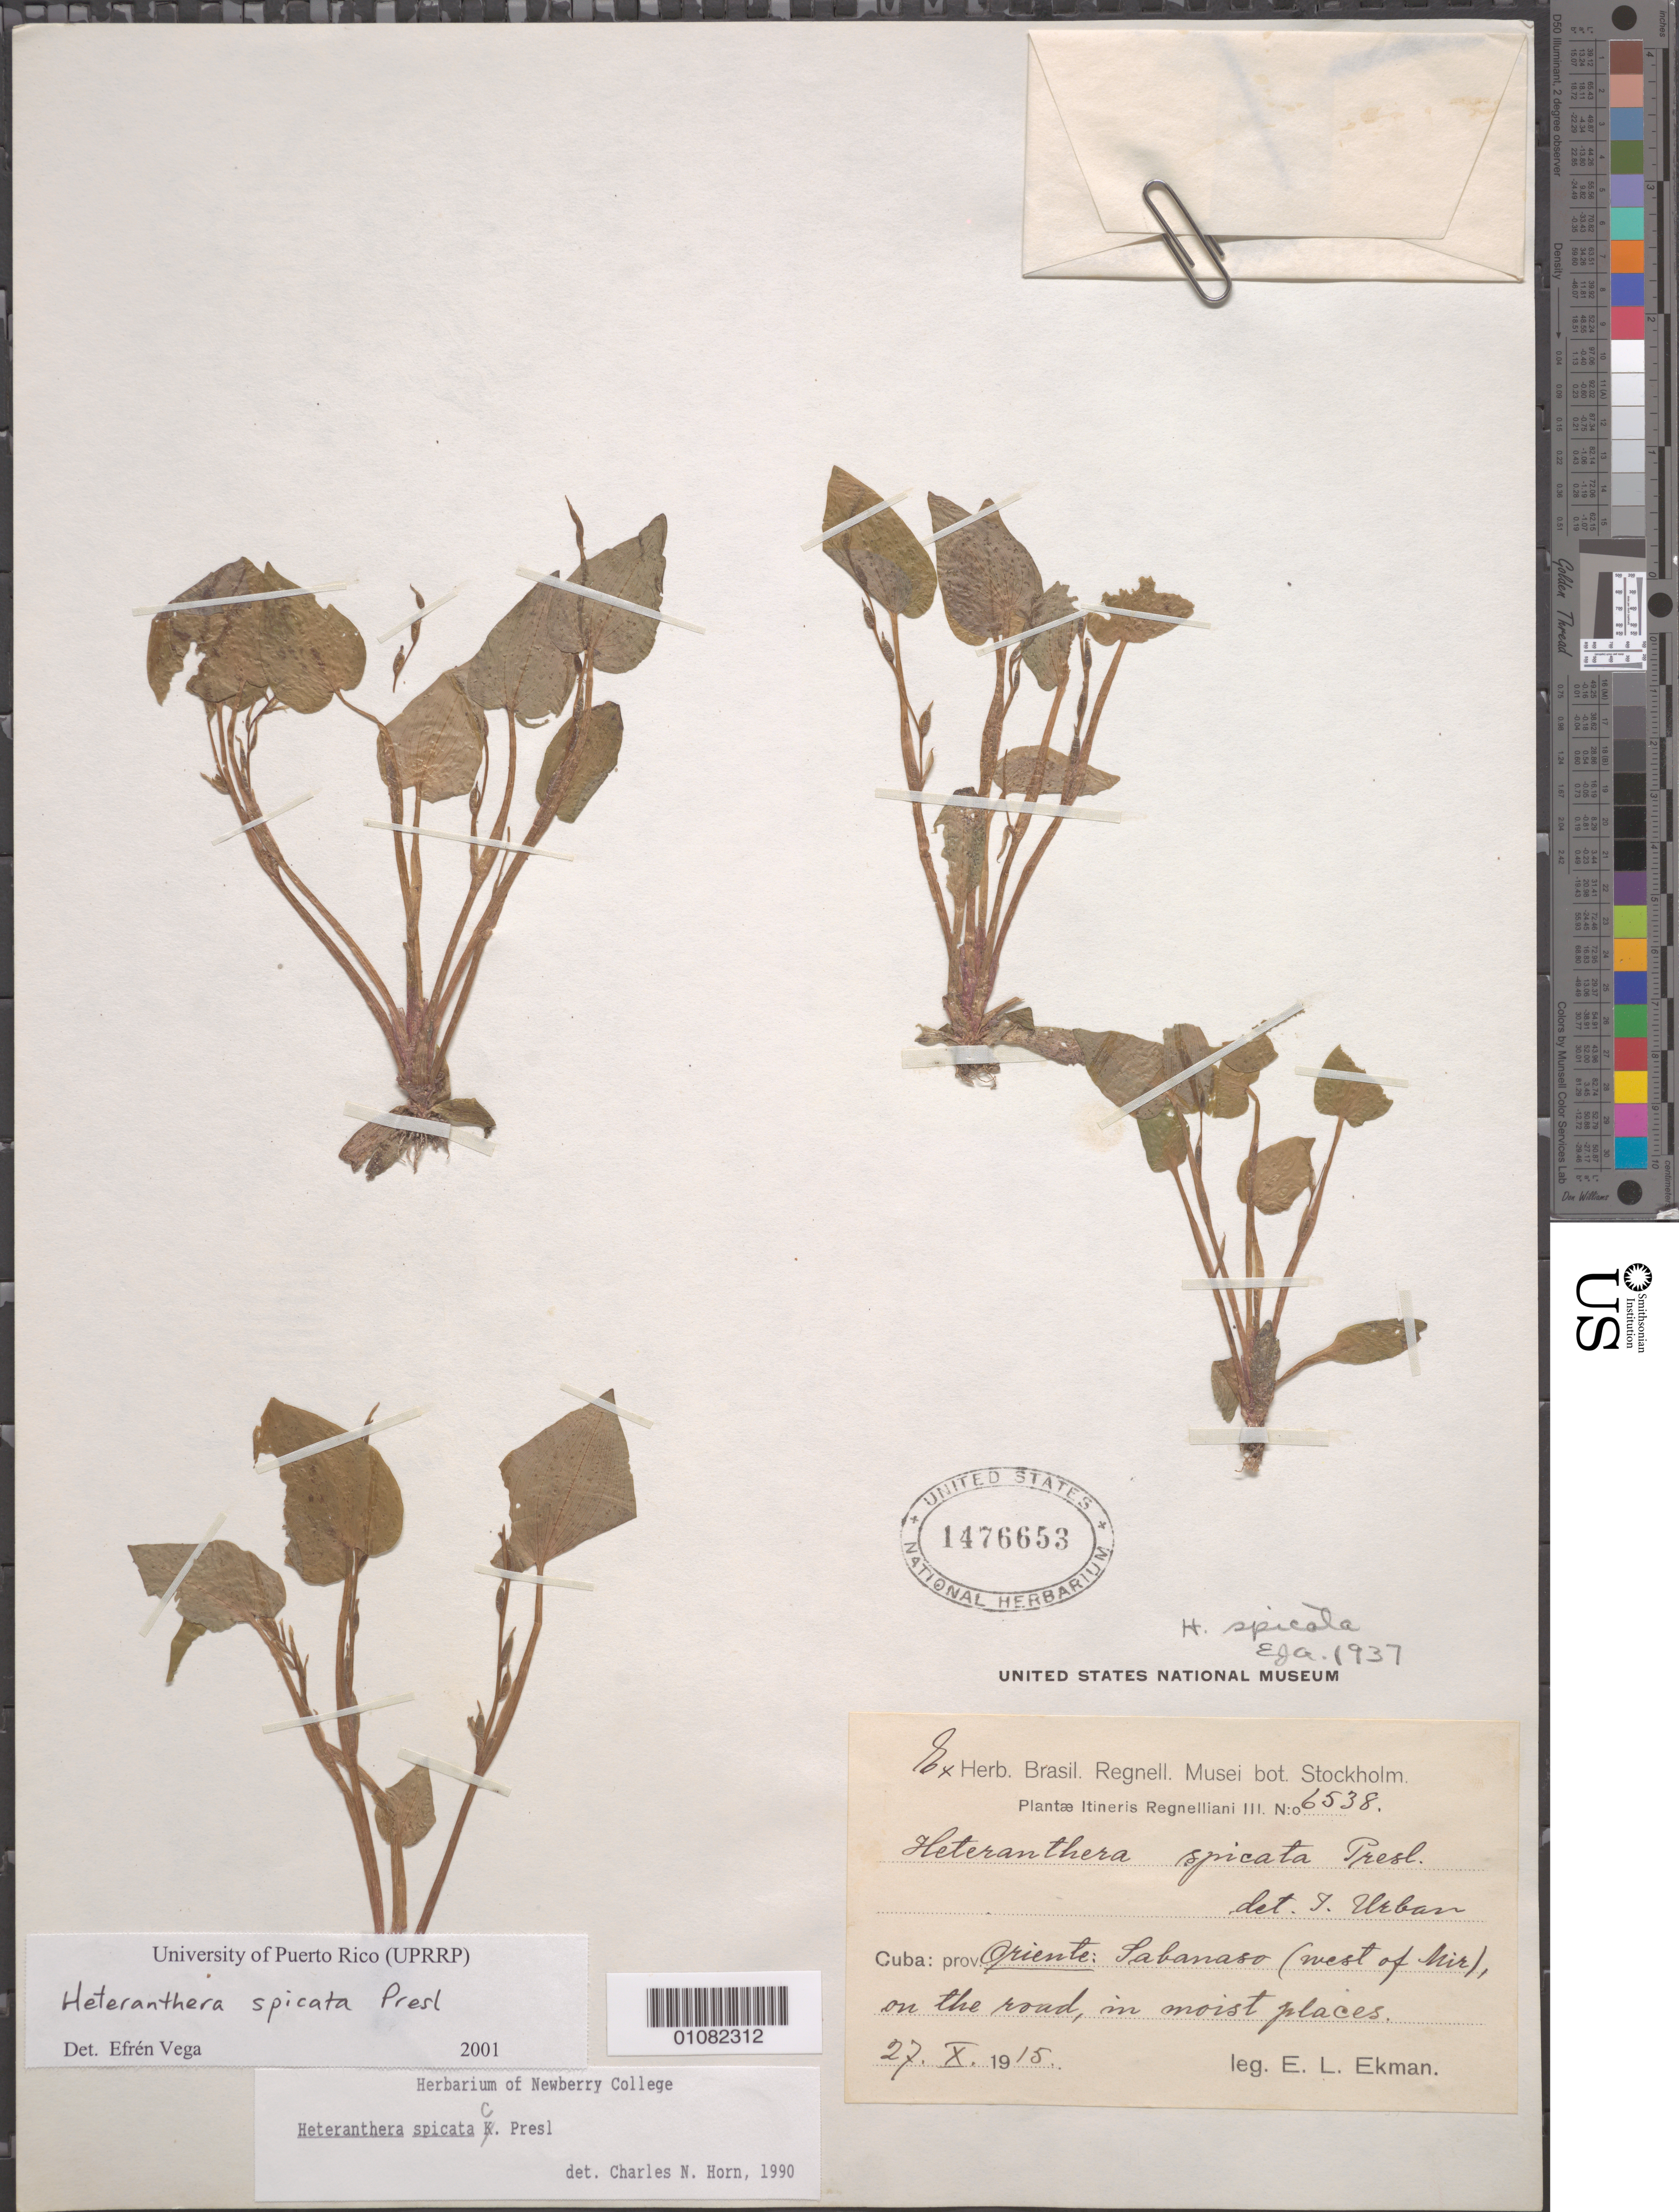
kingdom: Plantae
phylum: Tracheophyta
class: Liliopsida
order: Commelinales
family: Pontederiaceae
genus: Heteranthera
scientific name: Heteranthera spicata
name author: C. Presl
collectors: E. L. Ekman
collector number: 6538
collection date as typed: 27 Oct 1915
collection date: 1915-10-27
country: Cuba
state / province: Holguín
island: Cuba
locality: Oriente: Sabanosa (W of Mir)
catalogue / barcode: US 1476653